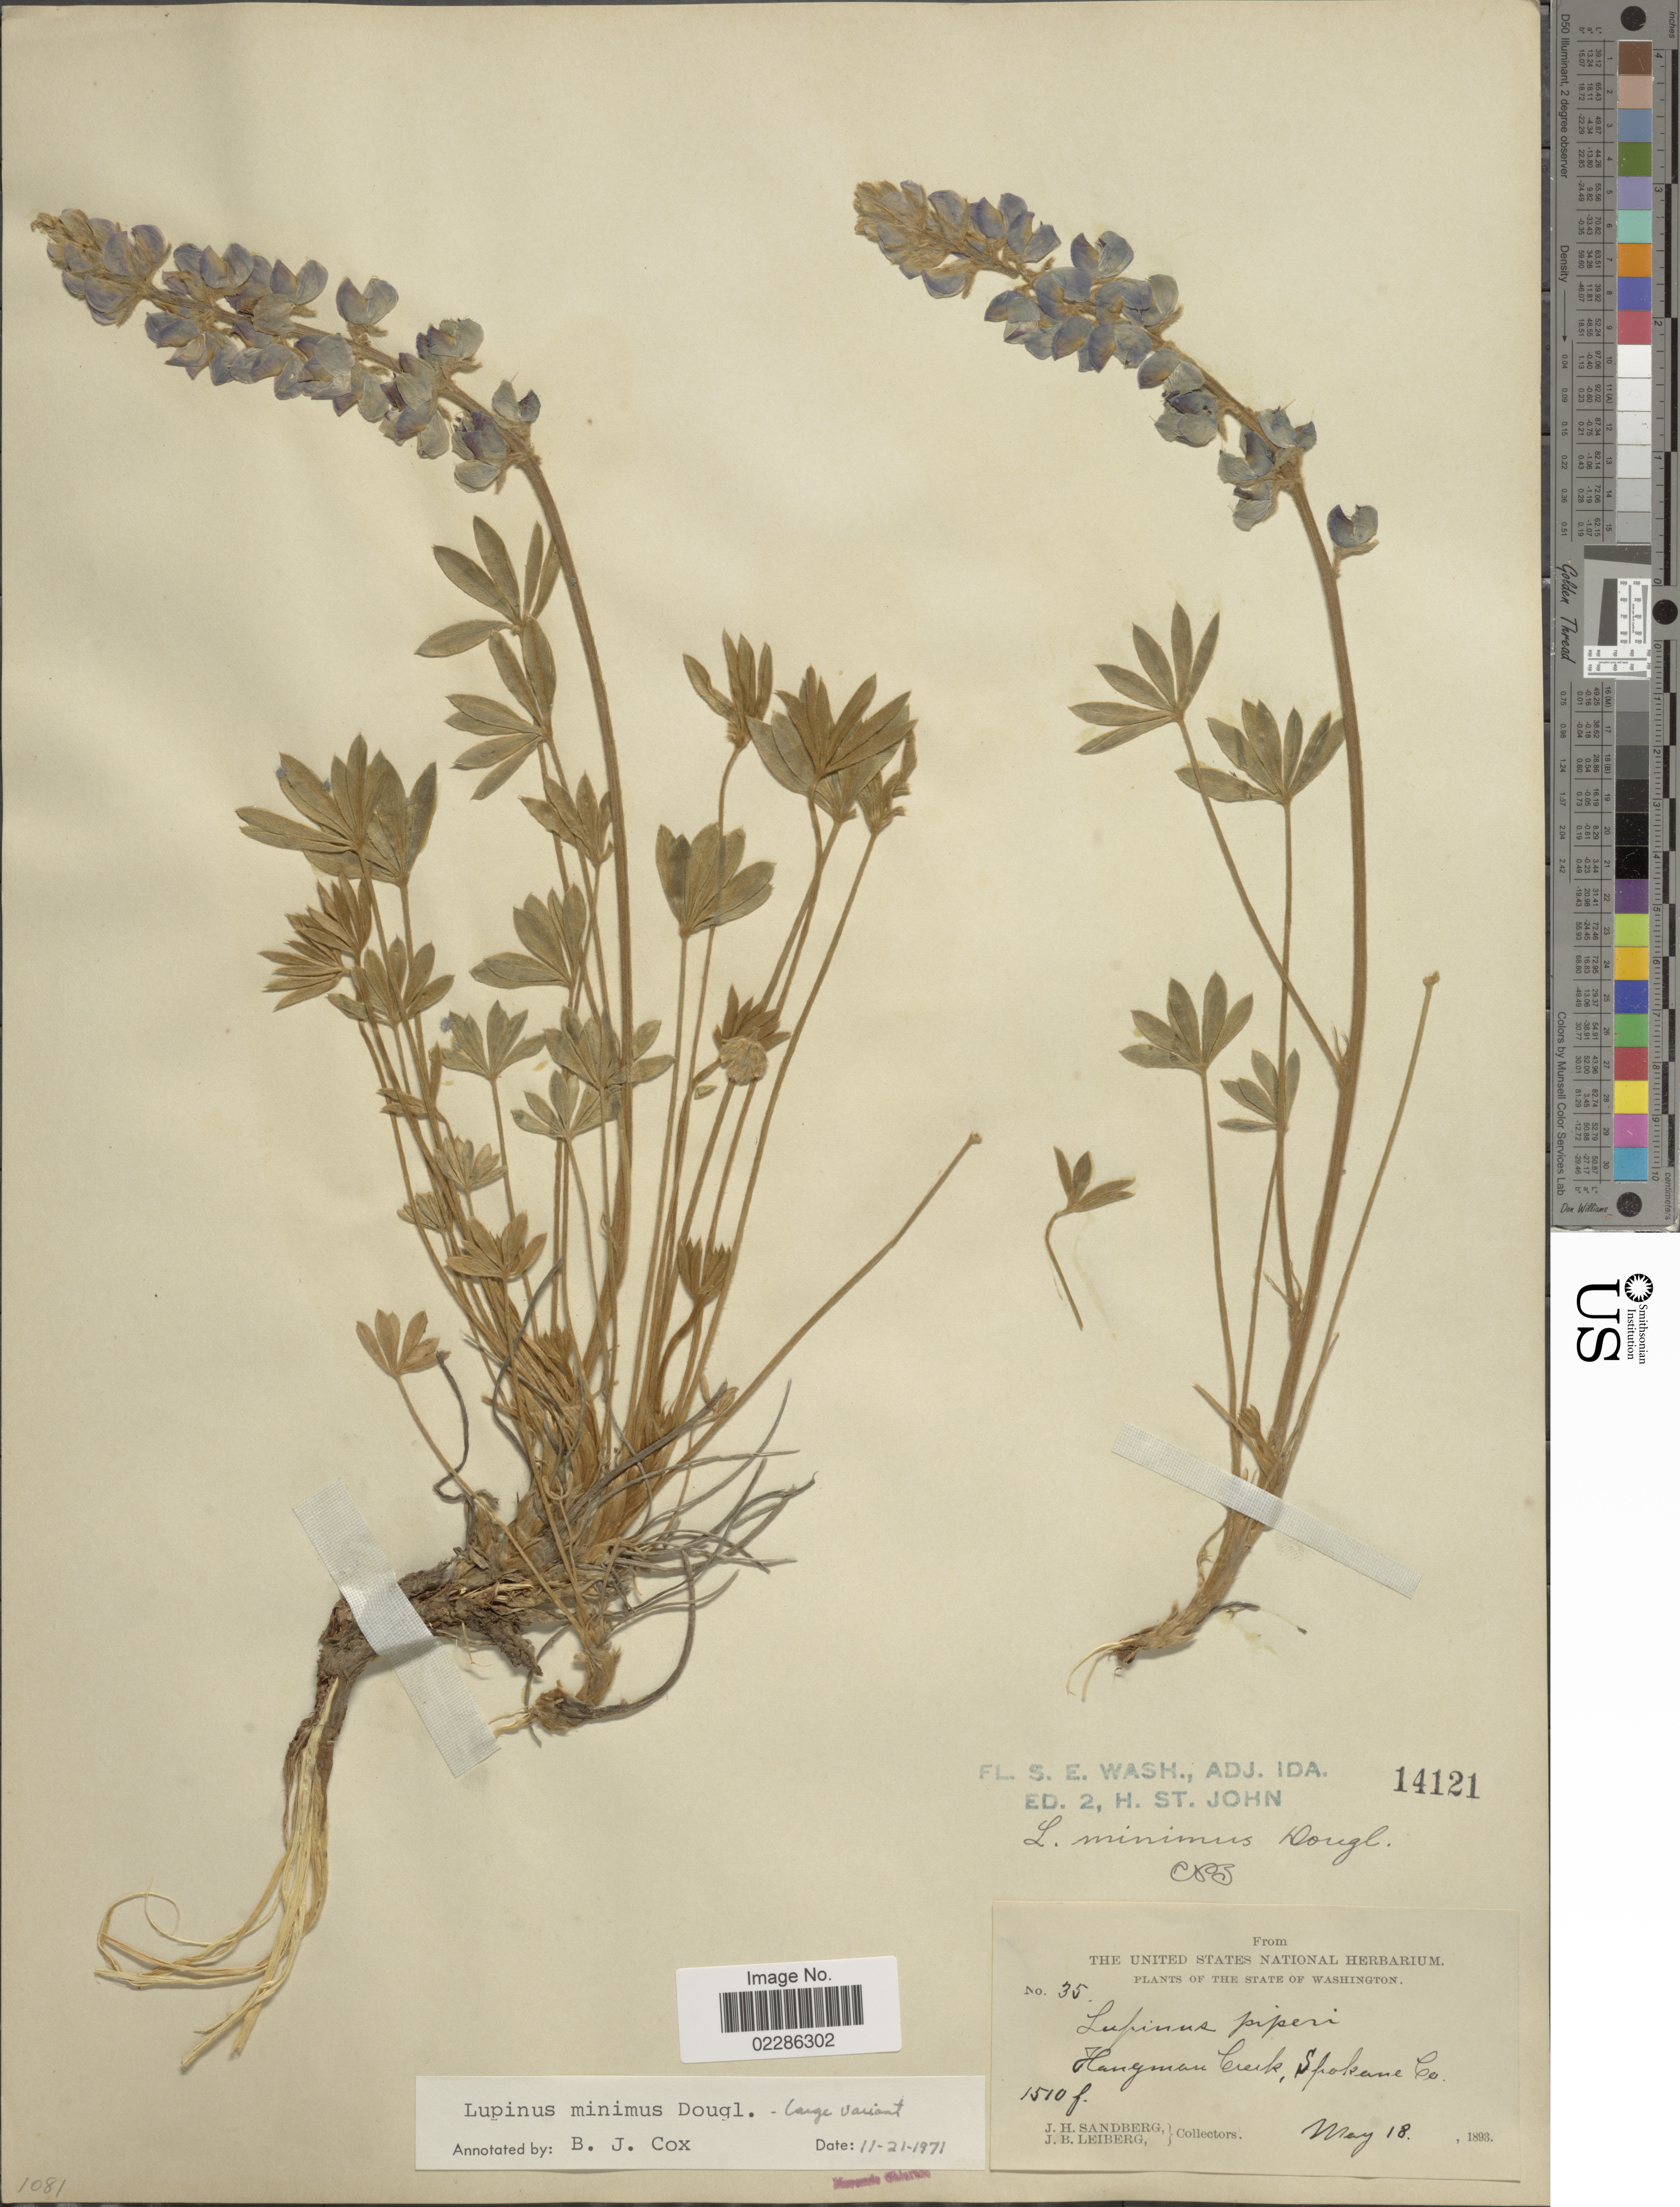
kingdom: Plantae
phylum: Tracheophyta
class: Magnoliopsida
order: Fabales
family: Fabaceae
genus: Lupinus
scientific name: Lupinus minimus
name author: Douglas ex G. Don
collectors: J. H. Sandberg & J. B. Leiberg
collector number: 35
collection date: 1893-05-18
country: United States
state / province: Washington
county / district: Spokane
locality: Hangman Creek, Spokane Co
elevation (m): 460